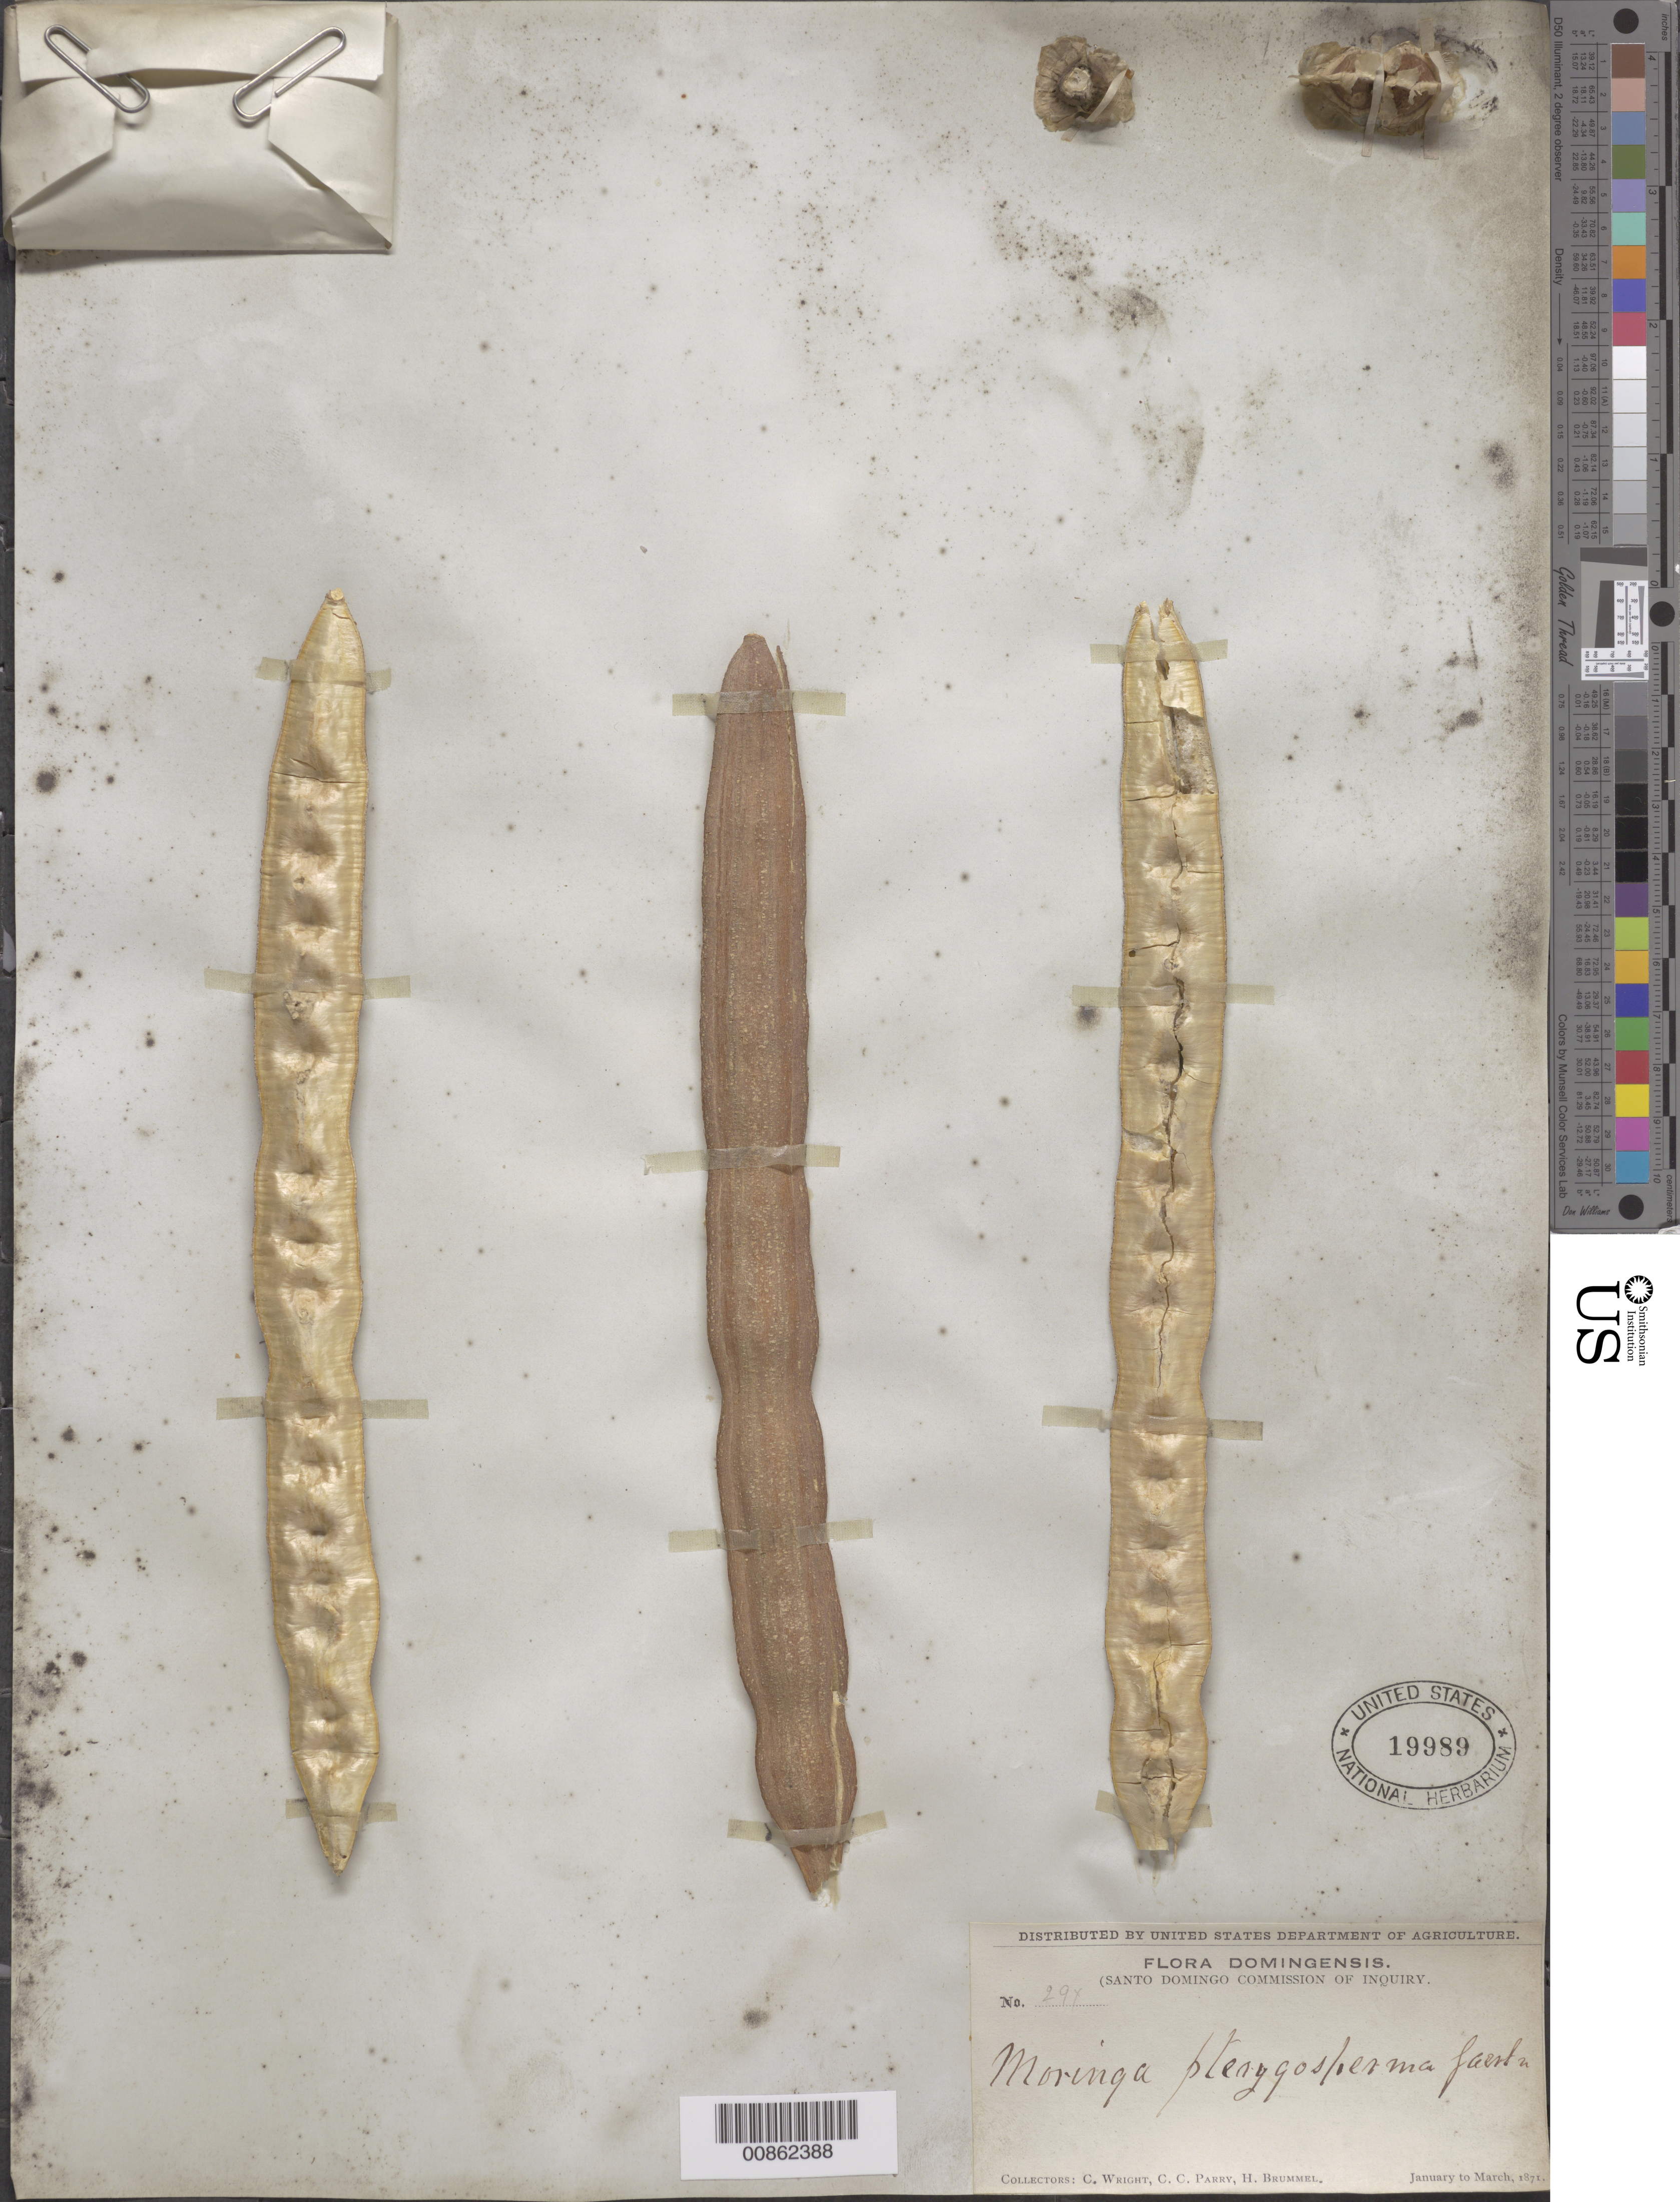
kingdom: Plantae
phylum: Tracheophyta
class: Magnoliopsida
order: Brassicales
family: Moringaceae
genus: Moringa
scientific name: Moringa oleifera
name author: Lam.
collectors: C. Wright, C. C. Parry & H. Brummel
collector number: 297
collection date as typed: Jan 1872 to -- Mar 1871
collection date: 1871-03/1872-01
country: Dominican Republic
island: Hispaniola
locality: Dominican Republic.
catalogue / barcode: US 19989